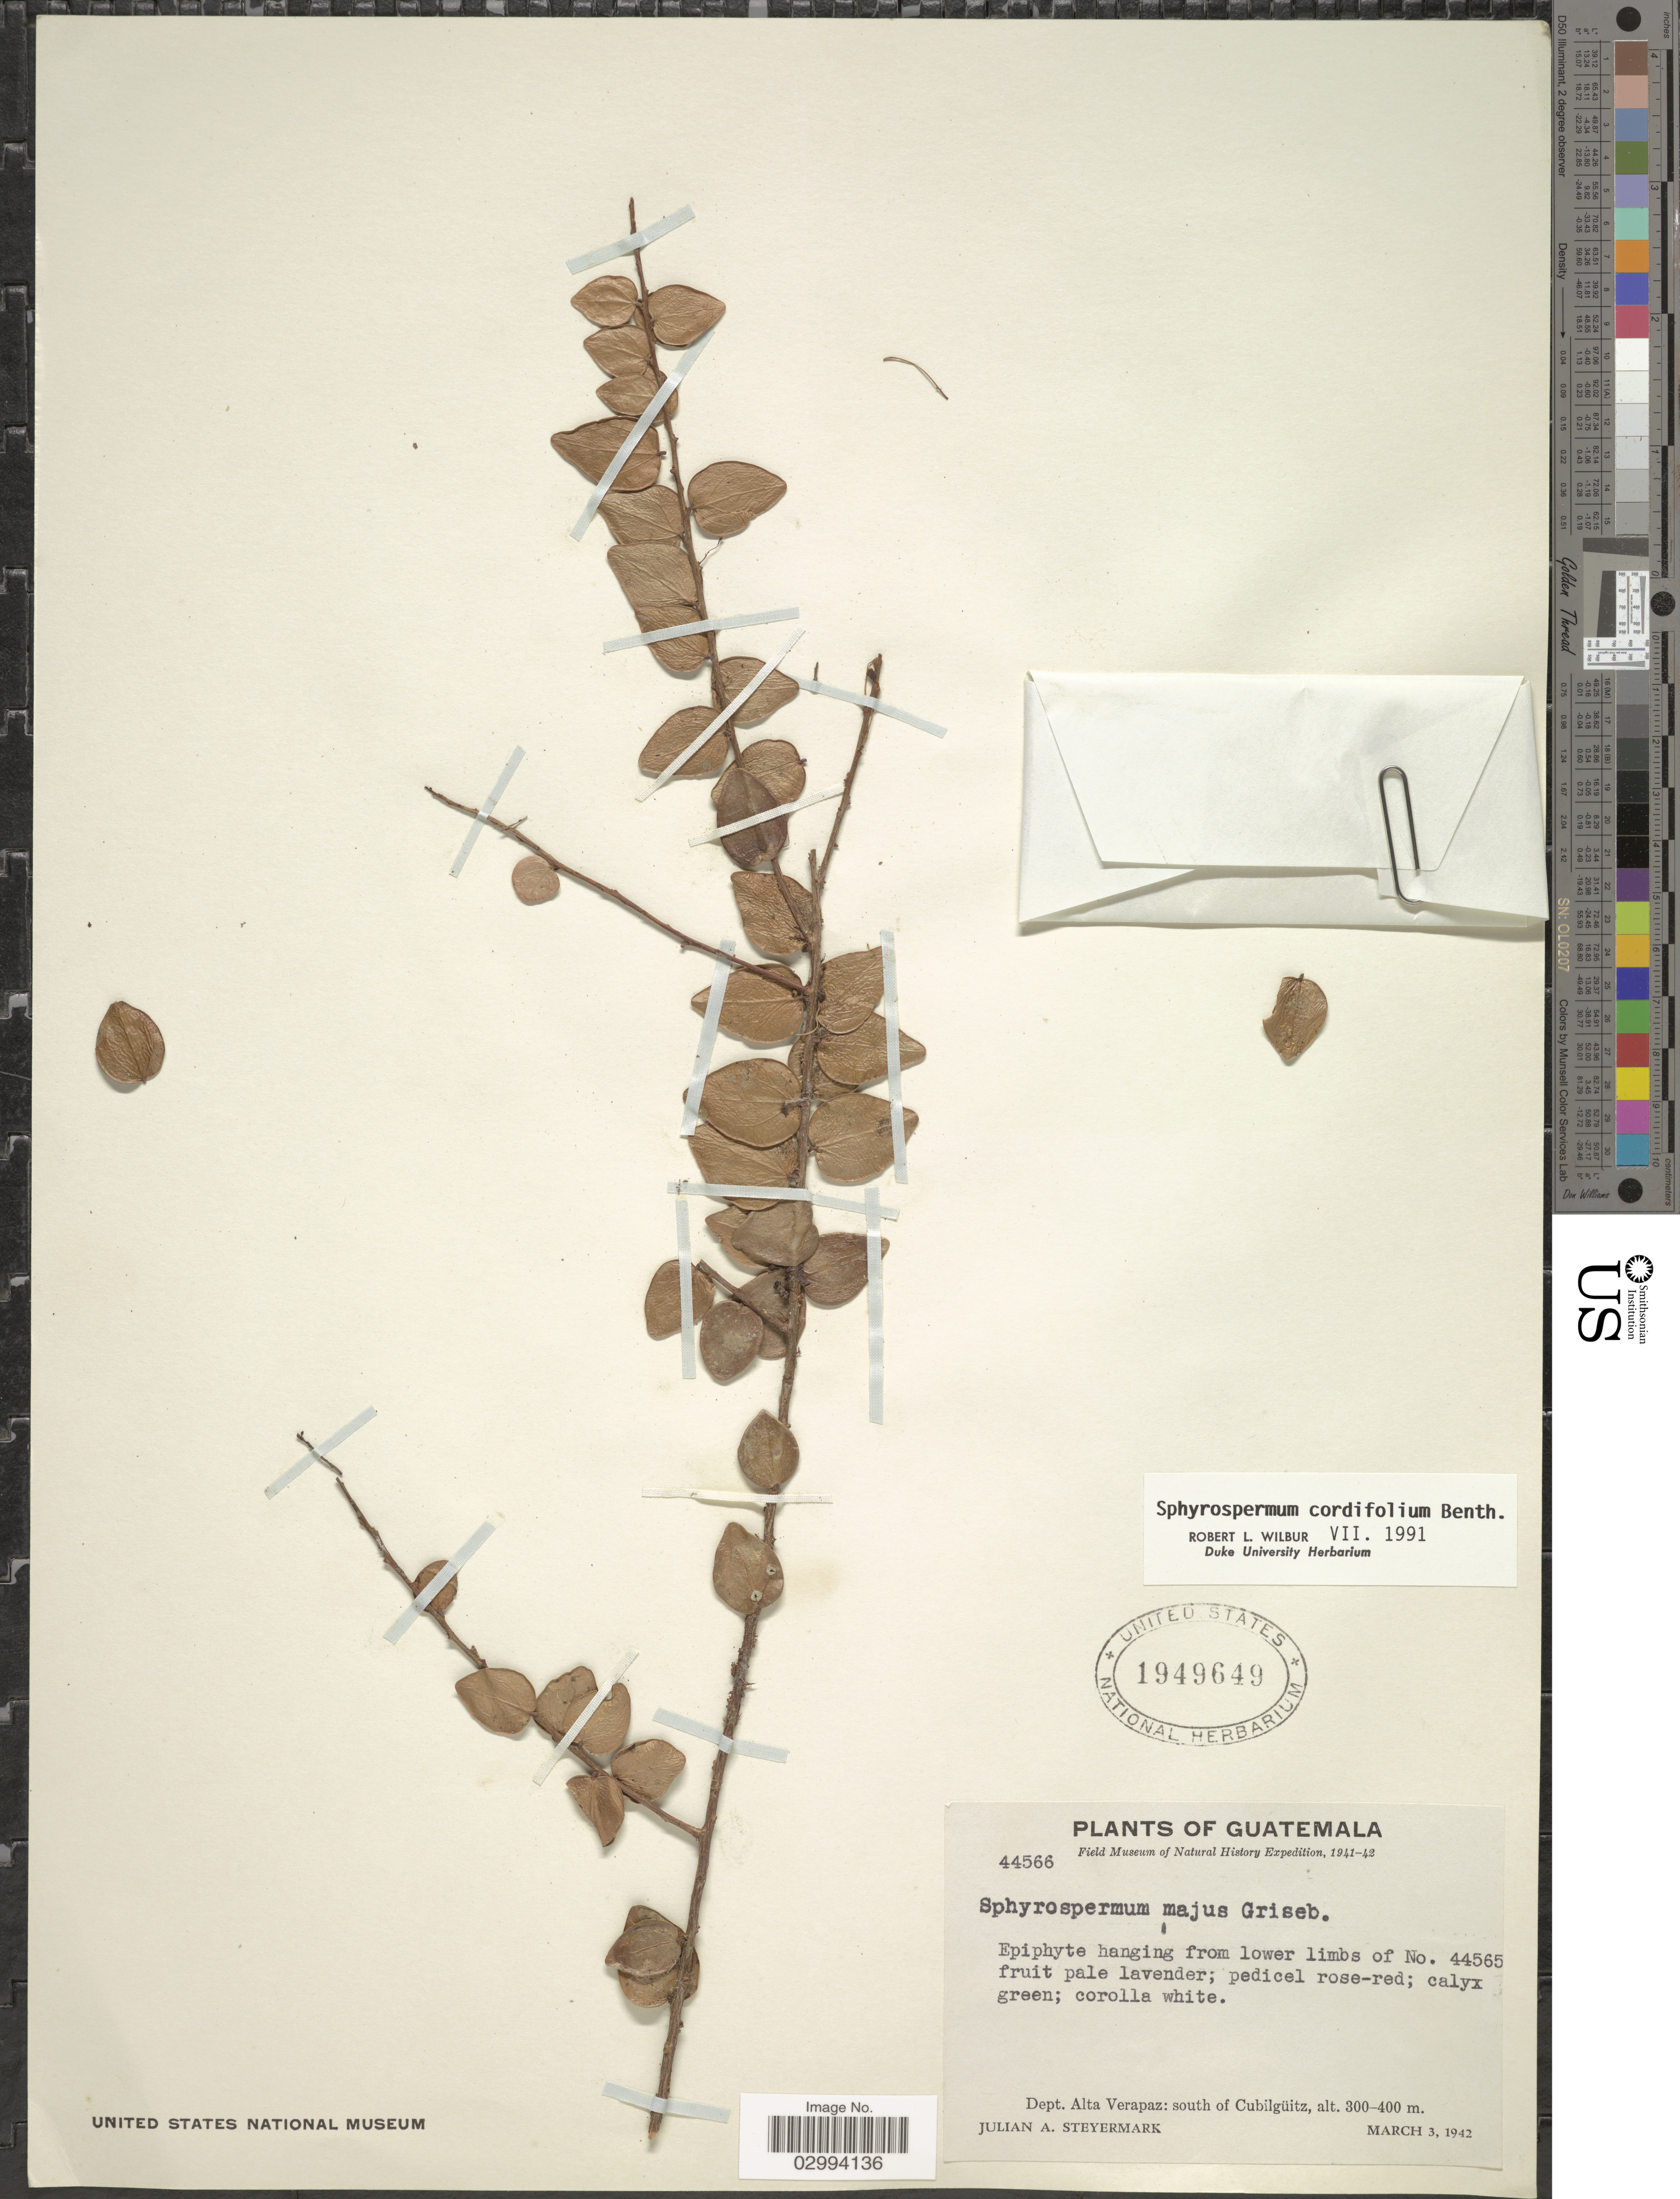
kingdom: Plantae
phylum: Tracheophyta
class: Magnoliopsida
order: Ericales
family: Ericaceae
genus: Sphyrospermum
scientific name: Sphyrospermum cordifolium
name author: Benth.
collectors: J. Steyermark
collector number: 44566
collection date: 1942-03-03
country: Guatemala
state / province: Alta Verapaz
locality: Dept. Alta Verapaz: south of Cubilgüitz.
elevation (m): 300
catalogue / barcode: US 1949649